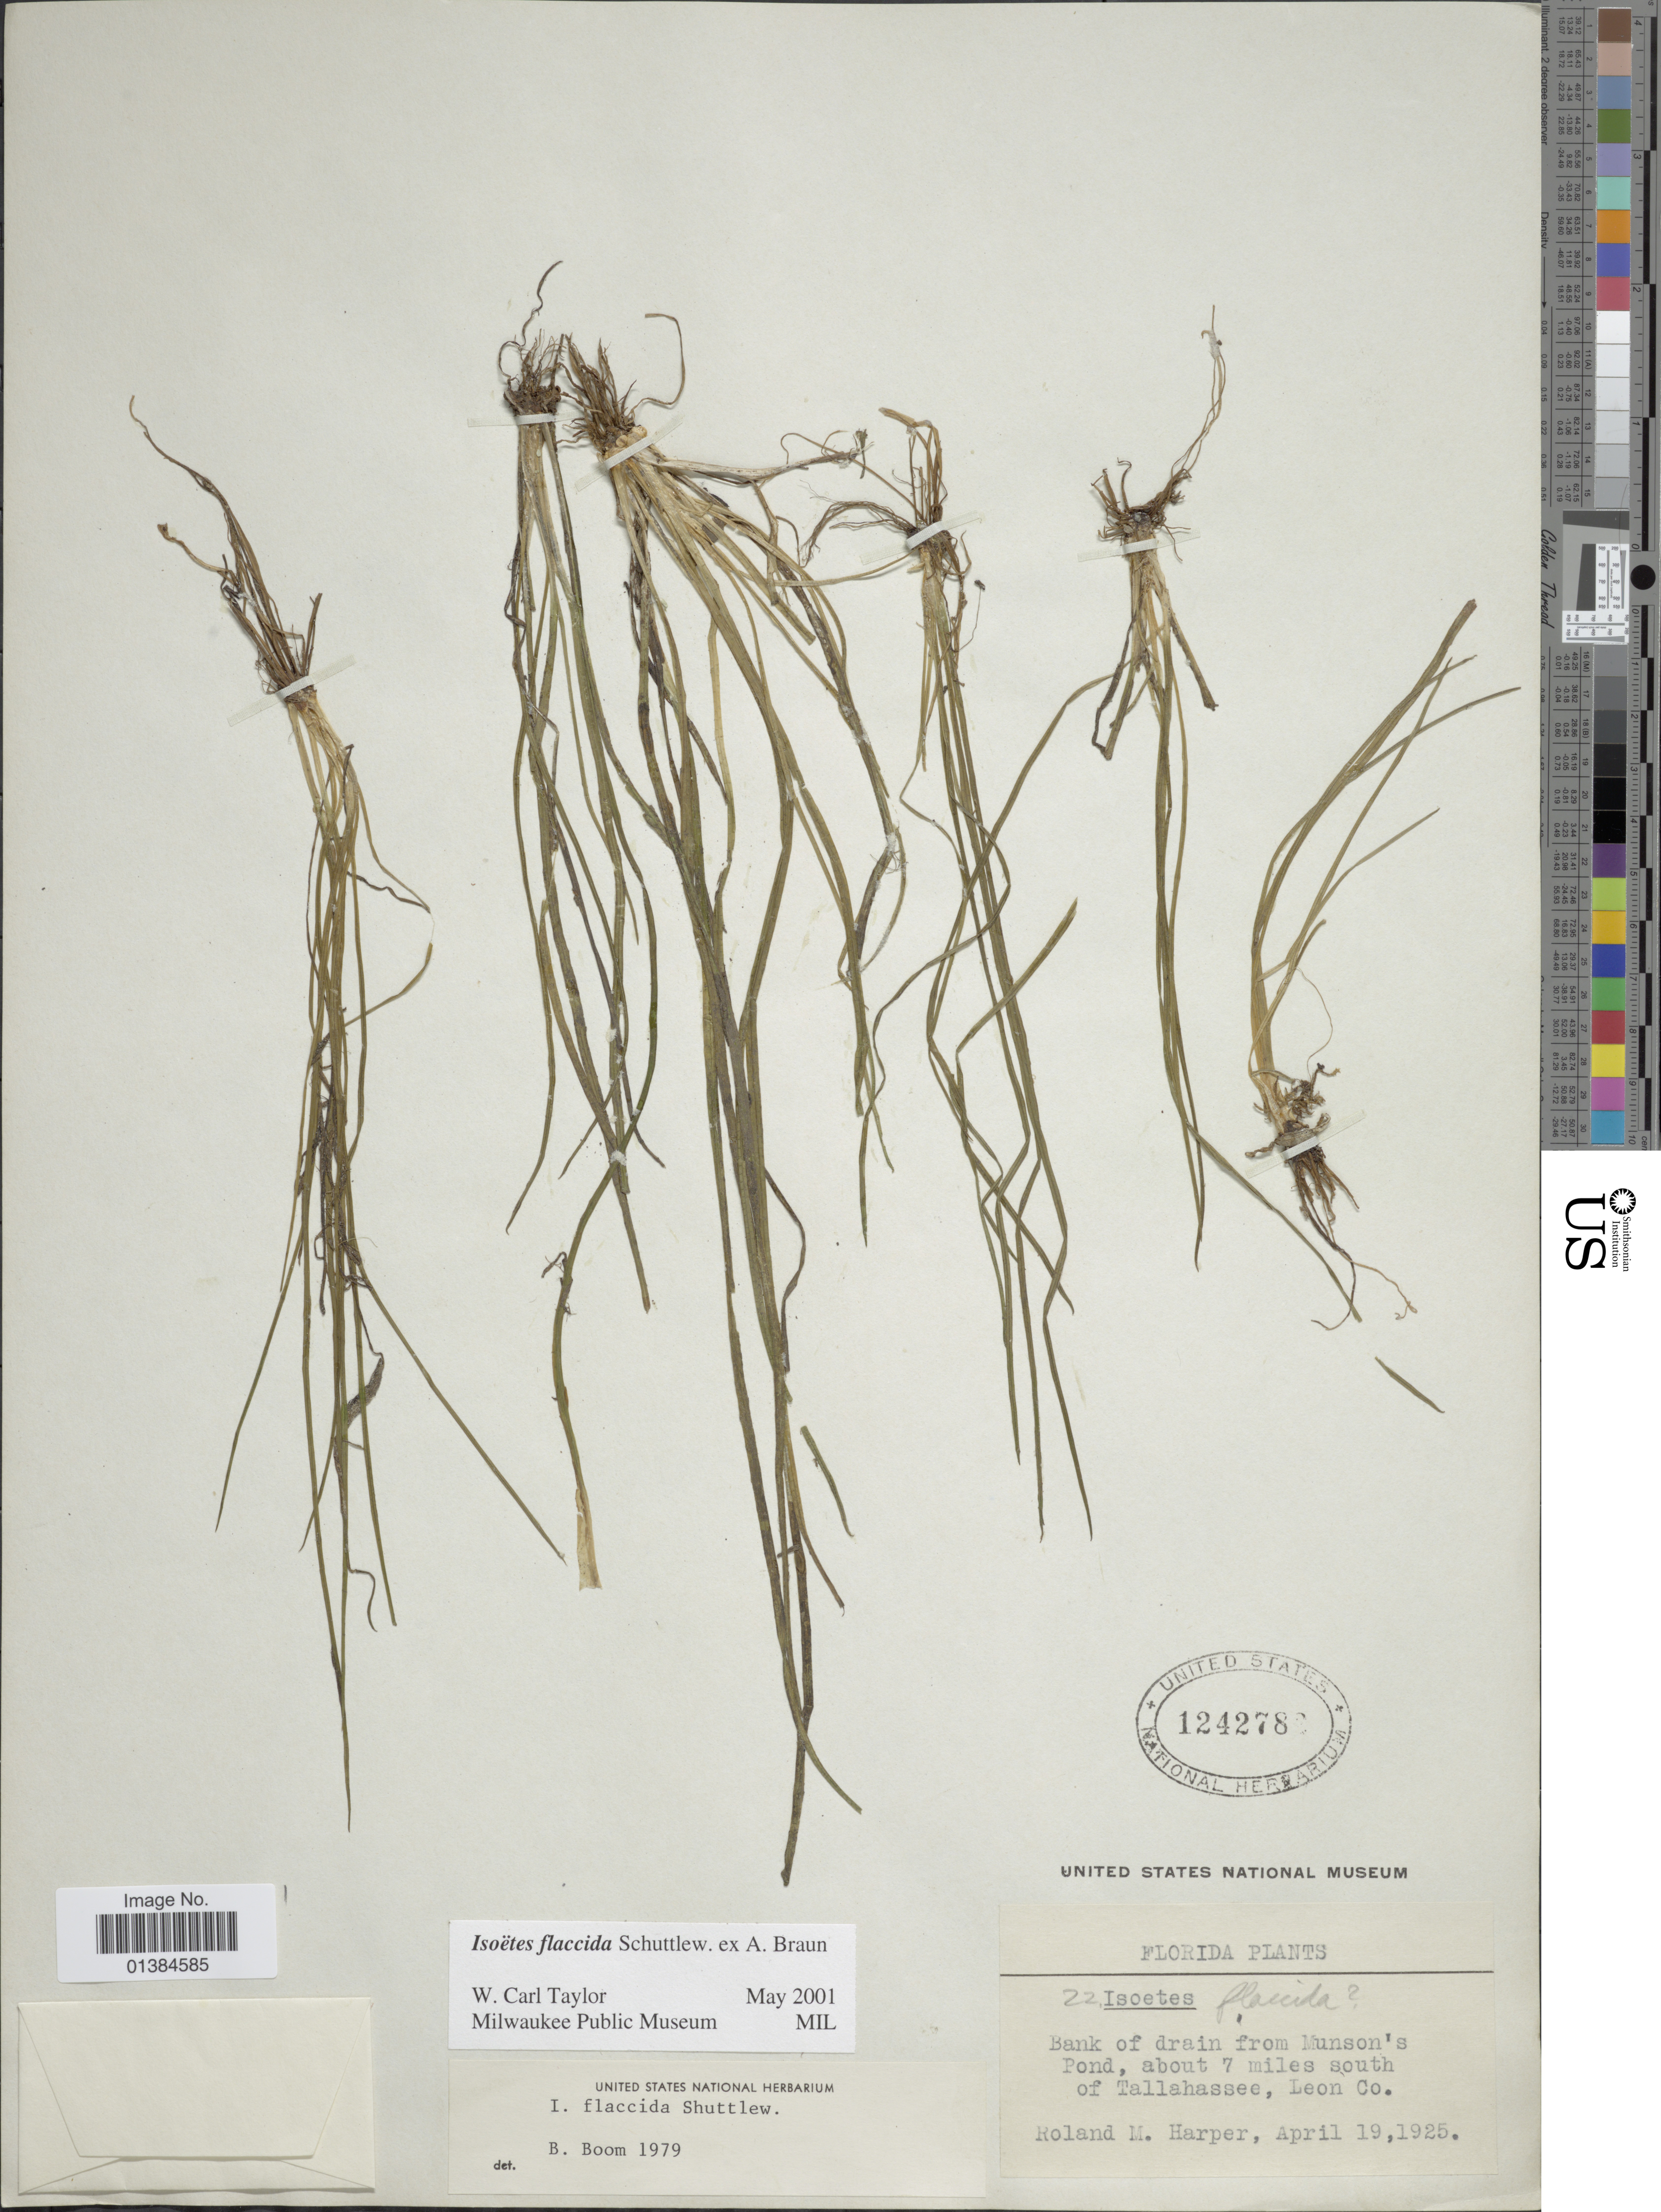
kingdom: Plantae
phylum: Tracheophyta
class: Lycopodiopsida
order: Isoetales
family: Isoetaceae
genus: Isoetes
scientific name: Isoetes flaccida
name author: Shuttlew. ex A. Braun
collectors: R. M. Harper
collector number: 22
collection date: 1925-04-19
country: United States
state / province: Florida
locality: Bank of drain from Munson's Pond, about 7 miles south of Tallahassee, Leon Co.